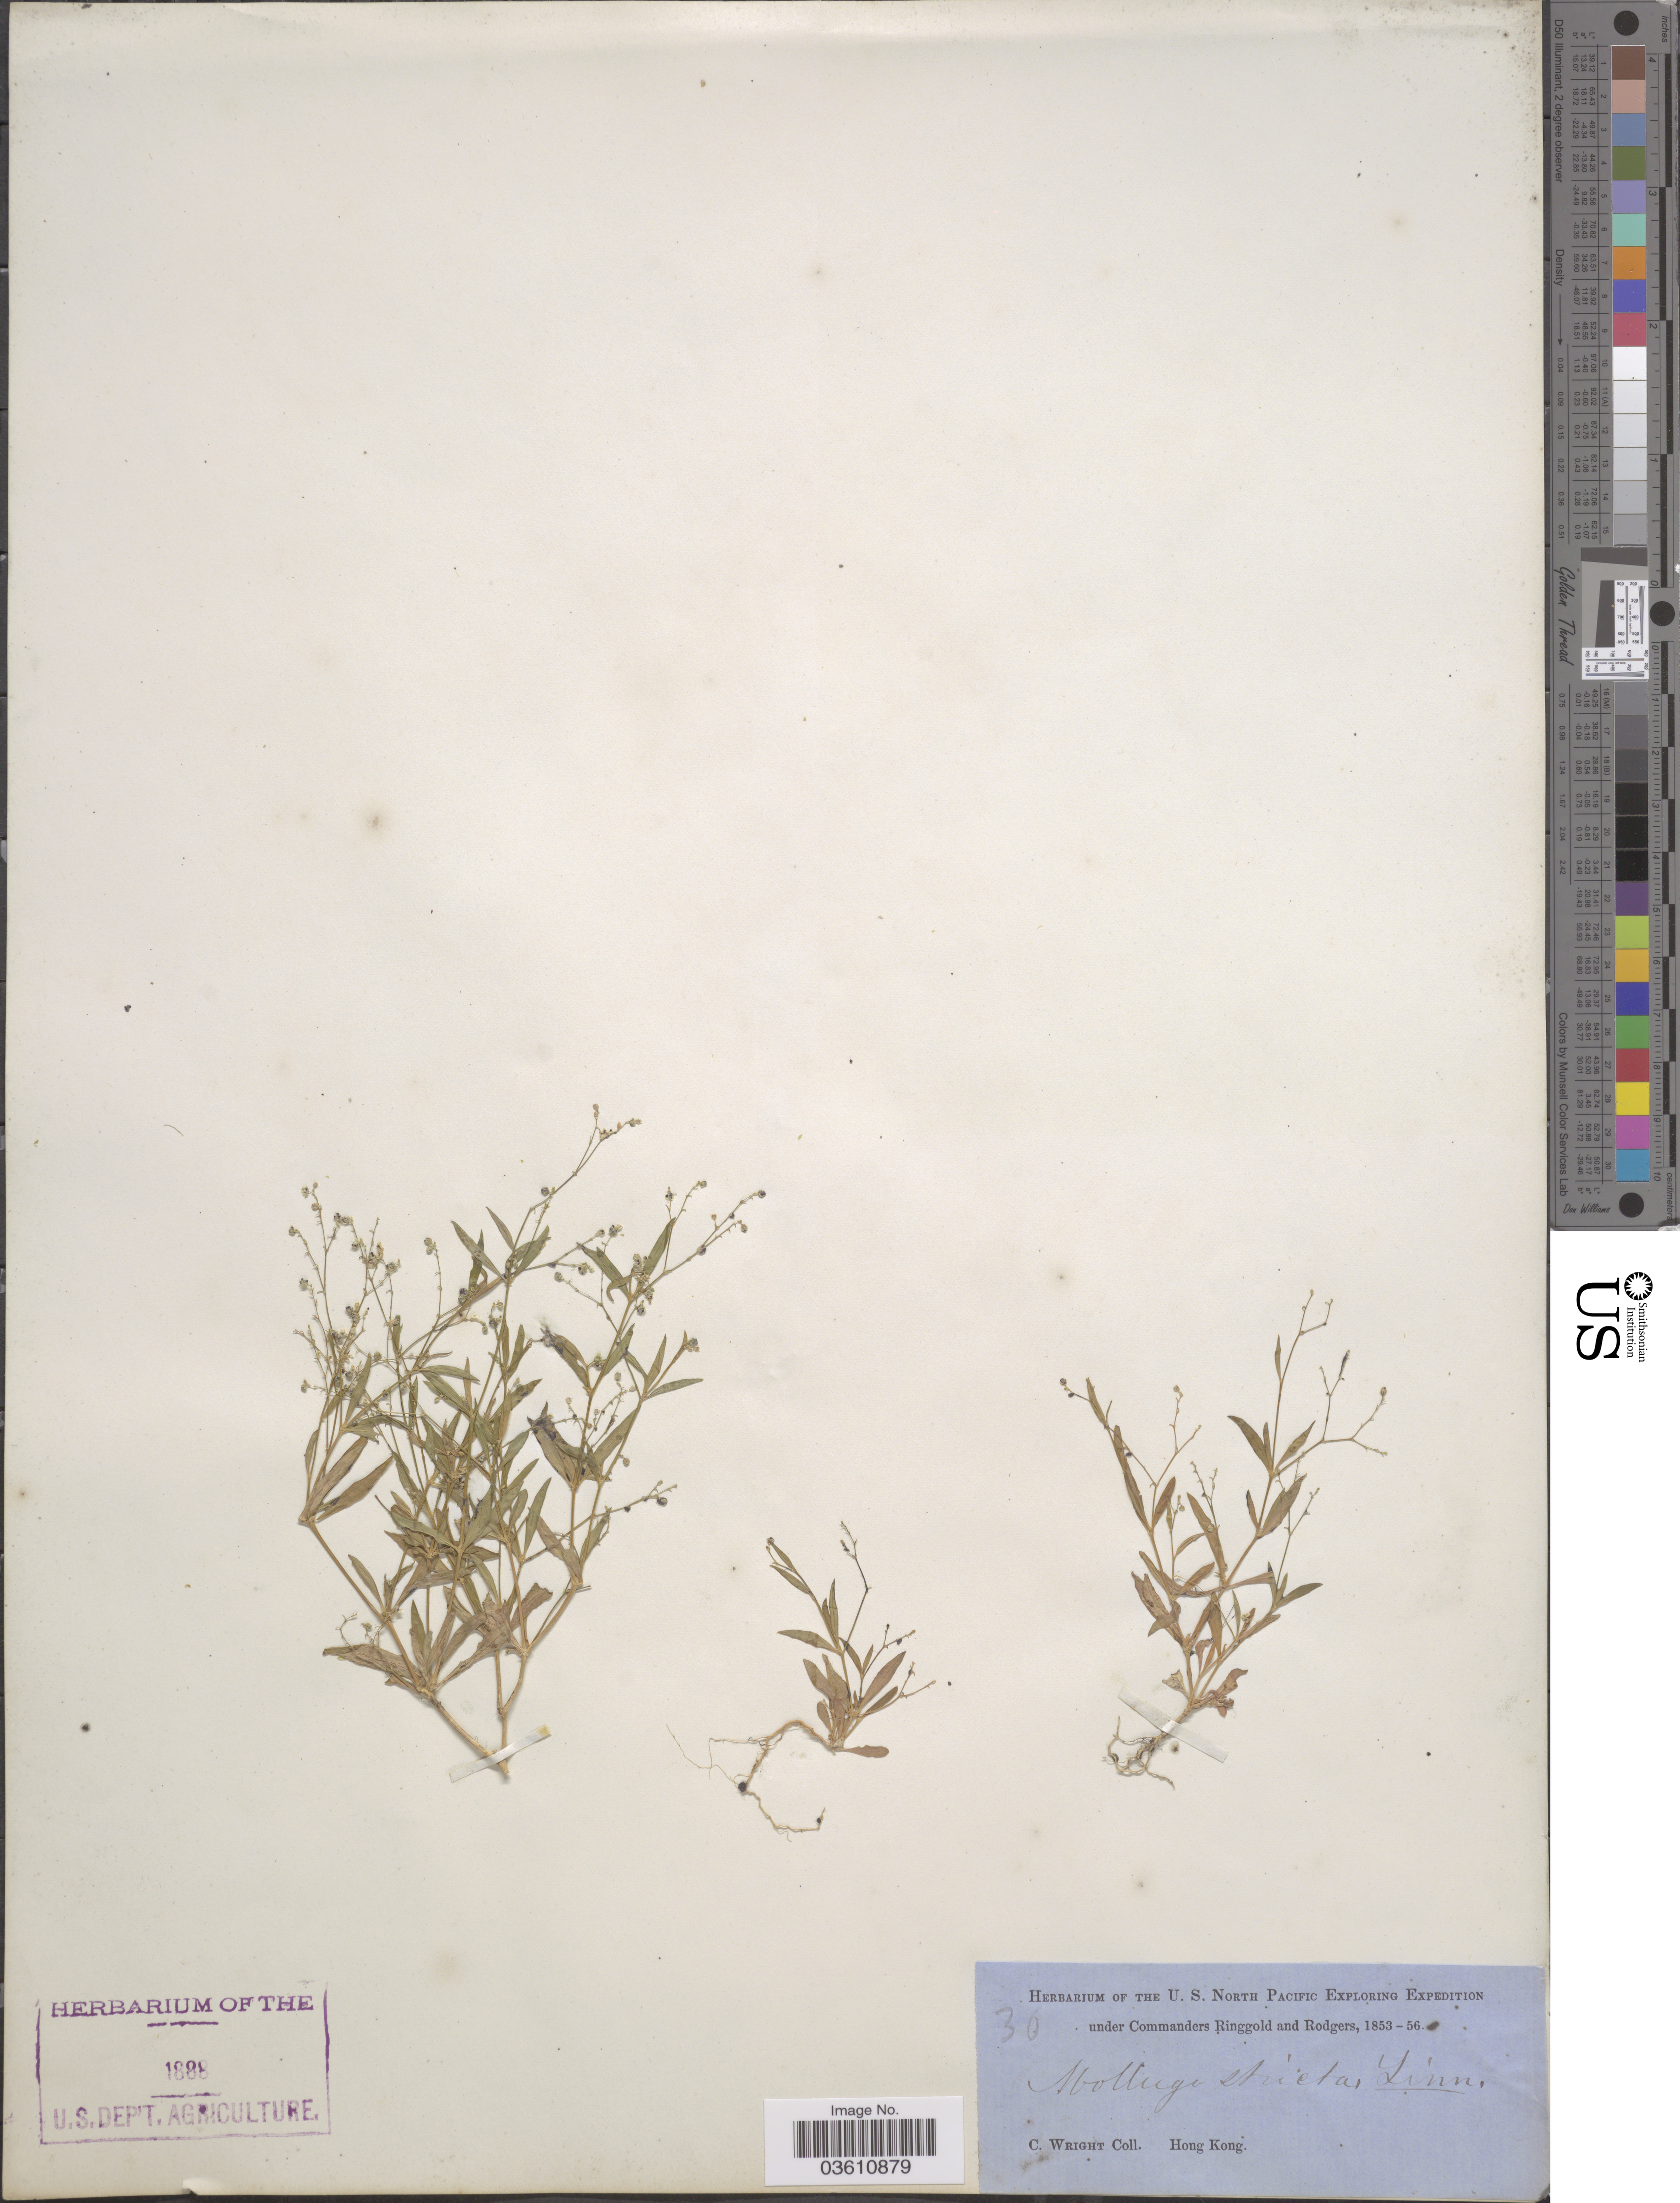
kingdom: Plantae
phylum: Tracheophyta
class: Magnoliopsida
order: Caryophyllales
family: Molluginaceae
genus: Trigastrotheca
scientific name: Trigastrotheca pentaphylla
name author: (L.) Thulin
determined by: Strong, Mark T., (BOT), Smithsonian Institution - National Museum of Natural History (UNITED STATES)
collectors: C. Wright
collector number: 36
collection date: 1853/1856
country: China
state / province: Hong Kong